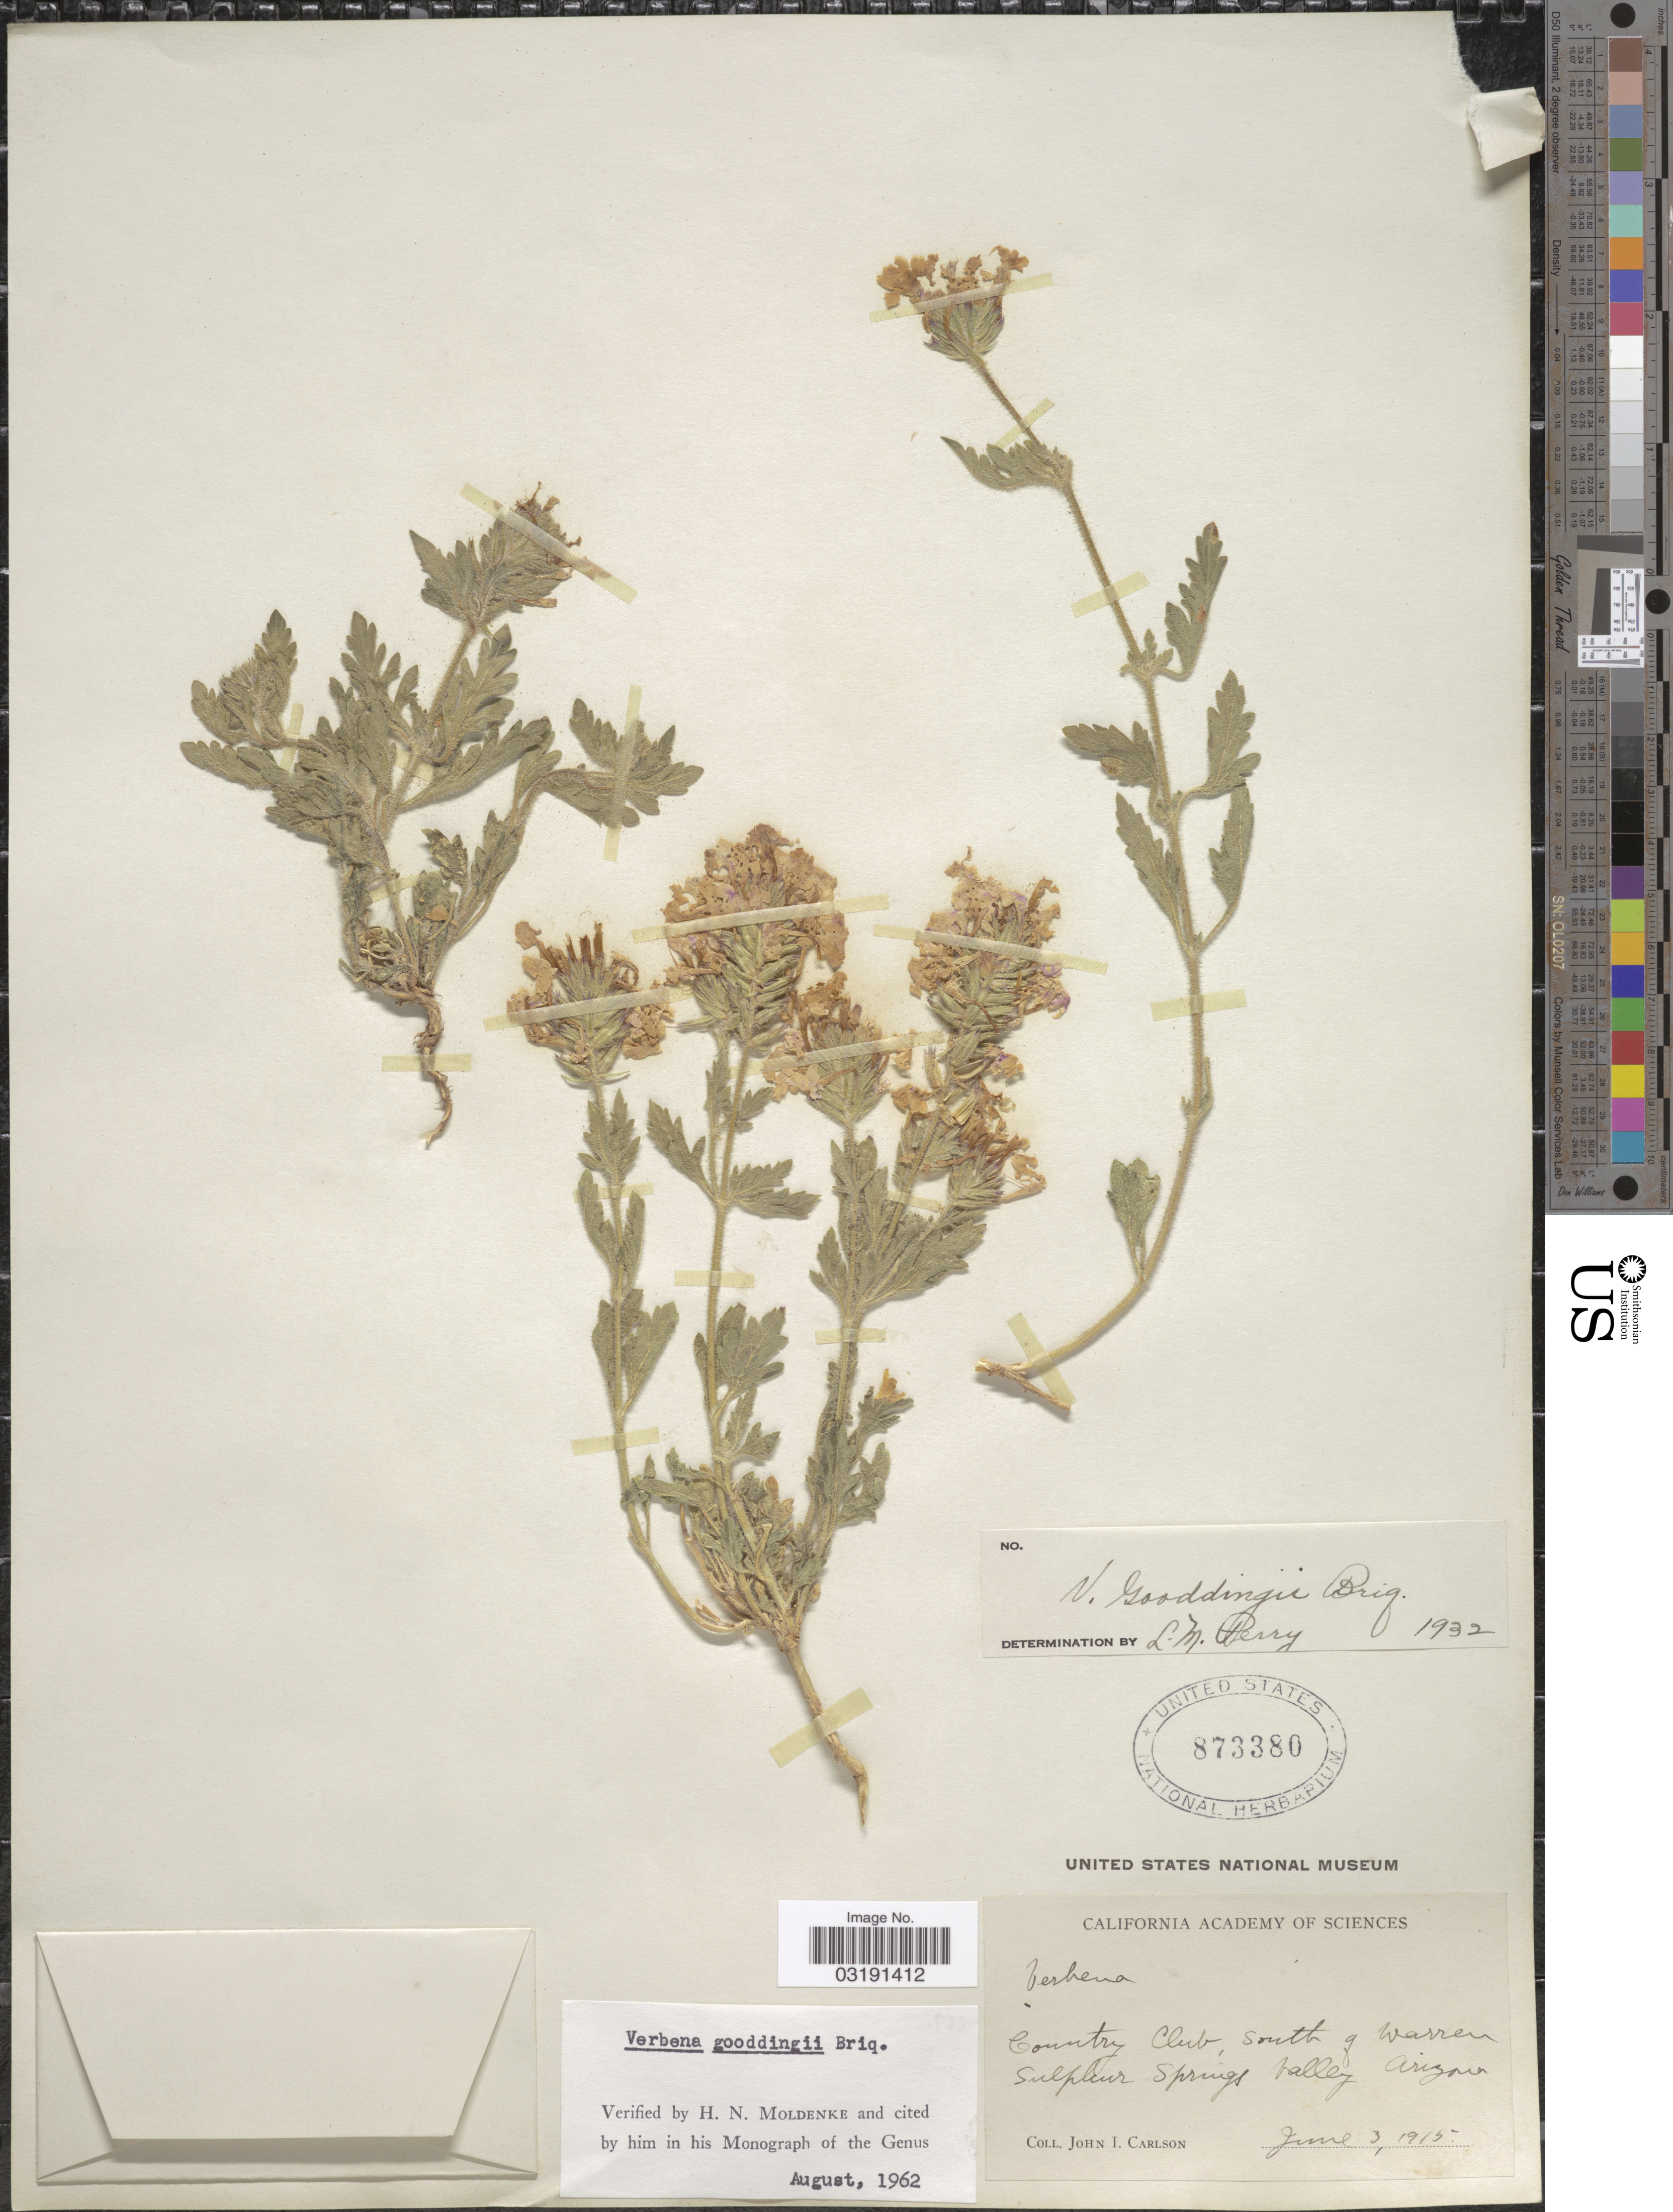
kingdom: Plantae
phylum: Tracheophyta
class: Magnoliopsida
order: Lamiales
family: Verbenaceae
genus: Verbena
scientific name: Verbena gooddingii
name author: Briq.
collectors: J. Carlson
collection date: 1915-06-03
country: United States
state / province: Arizona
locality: Country Club, South of Warren Sulphur Springs Valley.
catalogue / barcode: US 873380